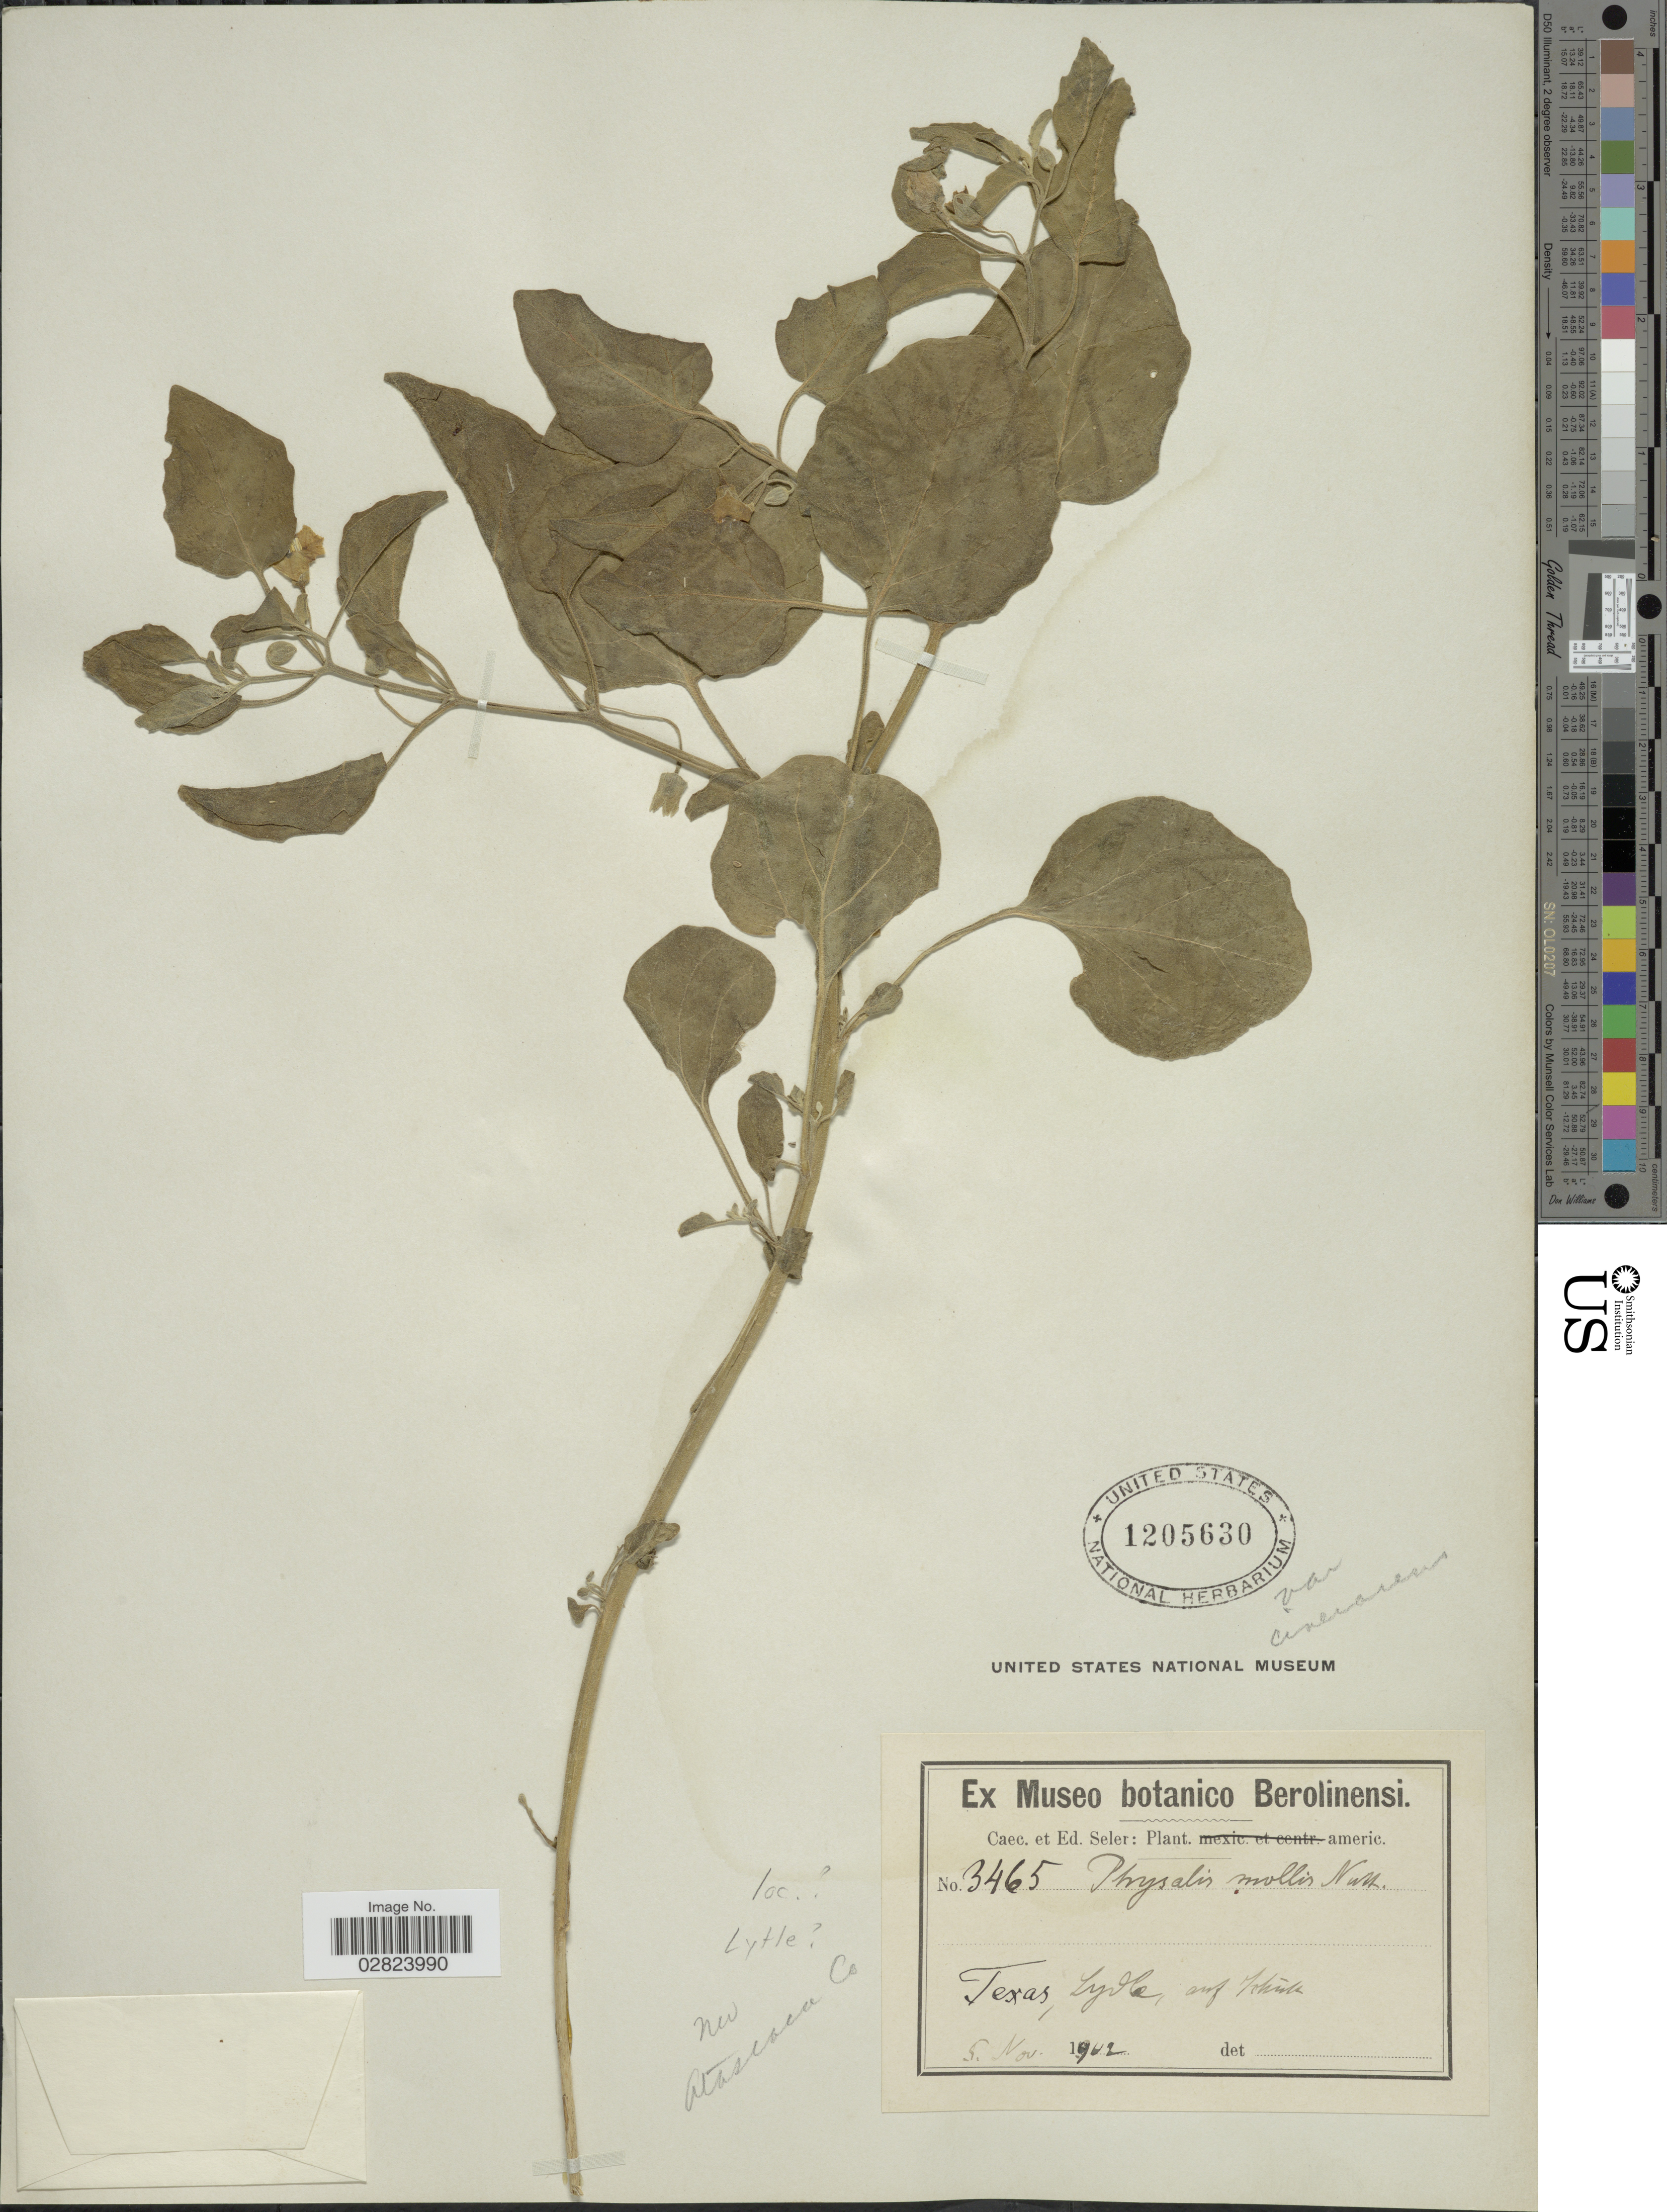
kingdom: Plantae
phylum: Tracheophyta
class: Magnoliopsida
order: Solanales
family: Solanaceae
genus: Physalis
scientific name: Physalis mollis var. cinerascens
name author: (Dunal) A. Gray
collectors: C. Seler & E. G. Seler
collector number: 3465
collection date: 1902-11-05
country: United States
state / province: Texas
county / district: Atascosa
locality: Atascosa Co. Lytle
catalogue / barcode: US 1205630